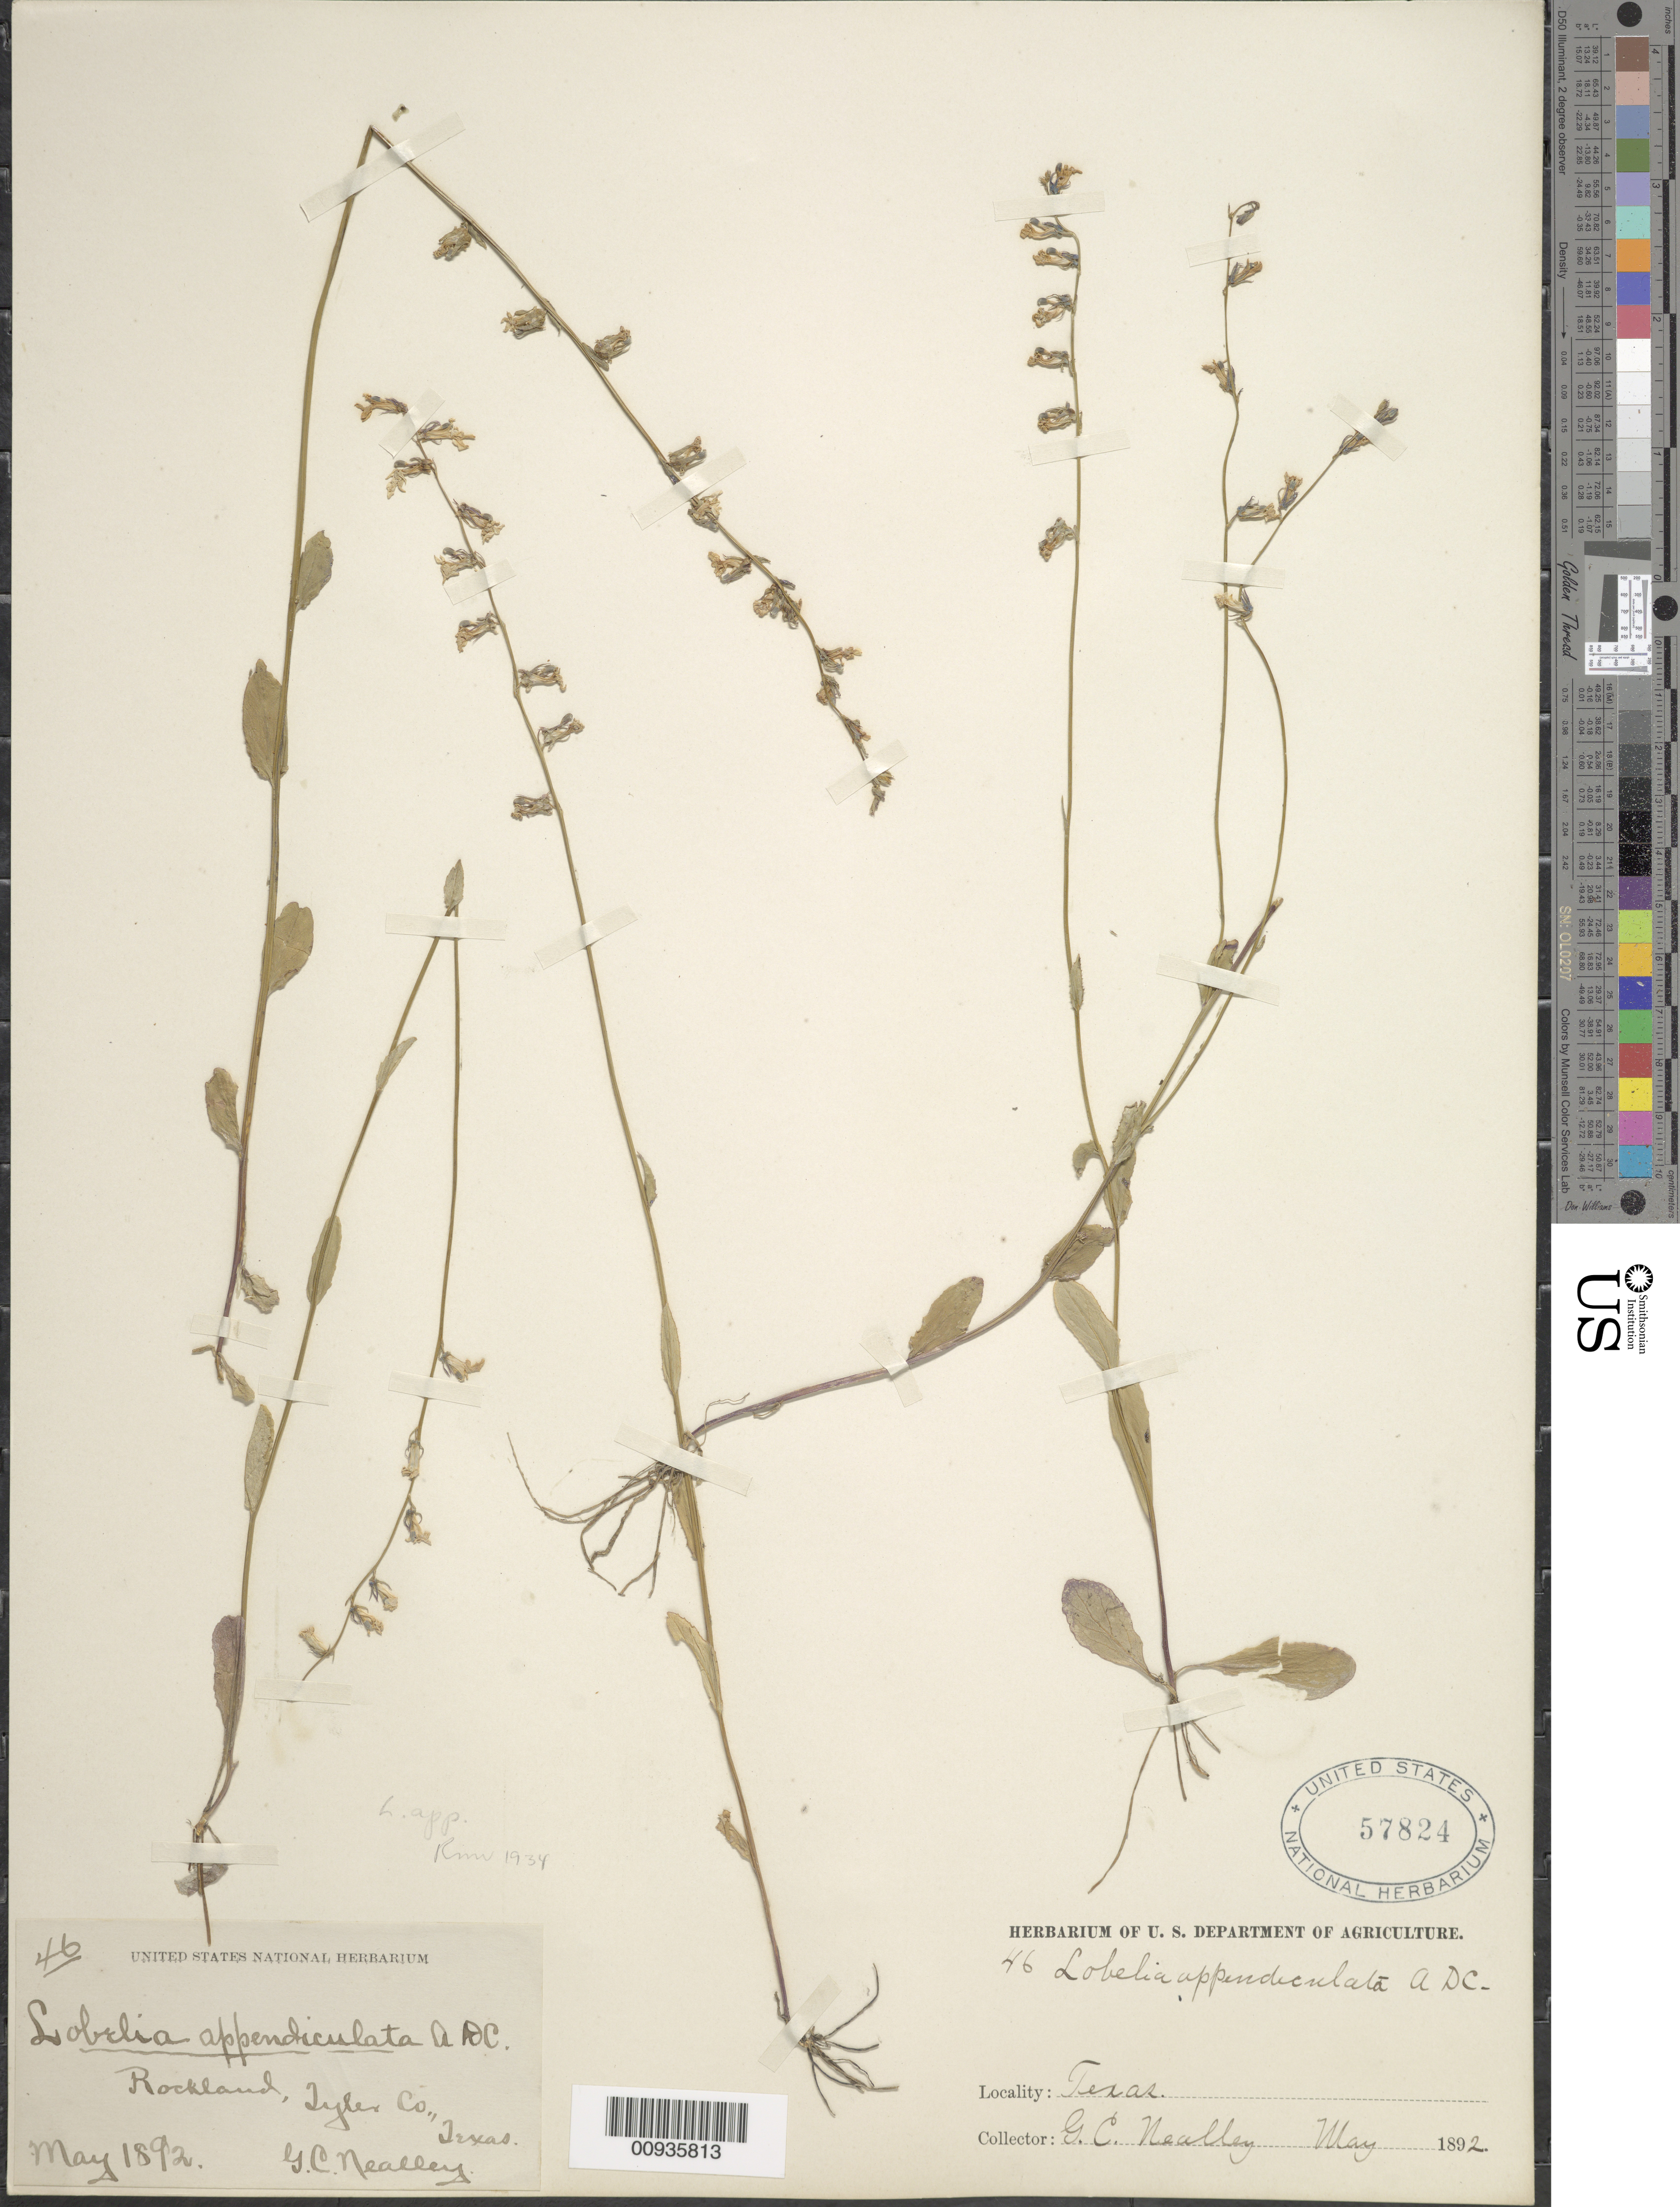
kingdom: Plantae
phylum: Tracheophyta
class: Magnoliopsida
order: Asterales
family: Campanulaceae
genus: Lobelia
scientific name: Lobelia appendiculata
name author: A. DC.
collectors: G. C. Nealley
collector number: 46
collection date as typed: May 1892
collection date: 1892-05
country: United States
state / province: Texas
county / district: Tyler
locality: Rockland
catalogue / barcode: US 57824